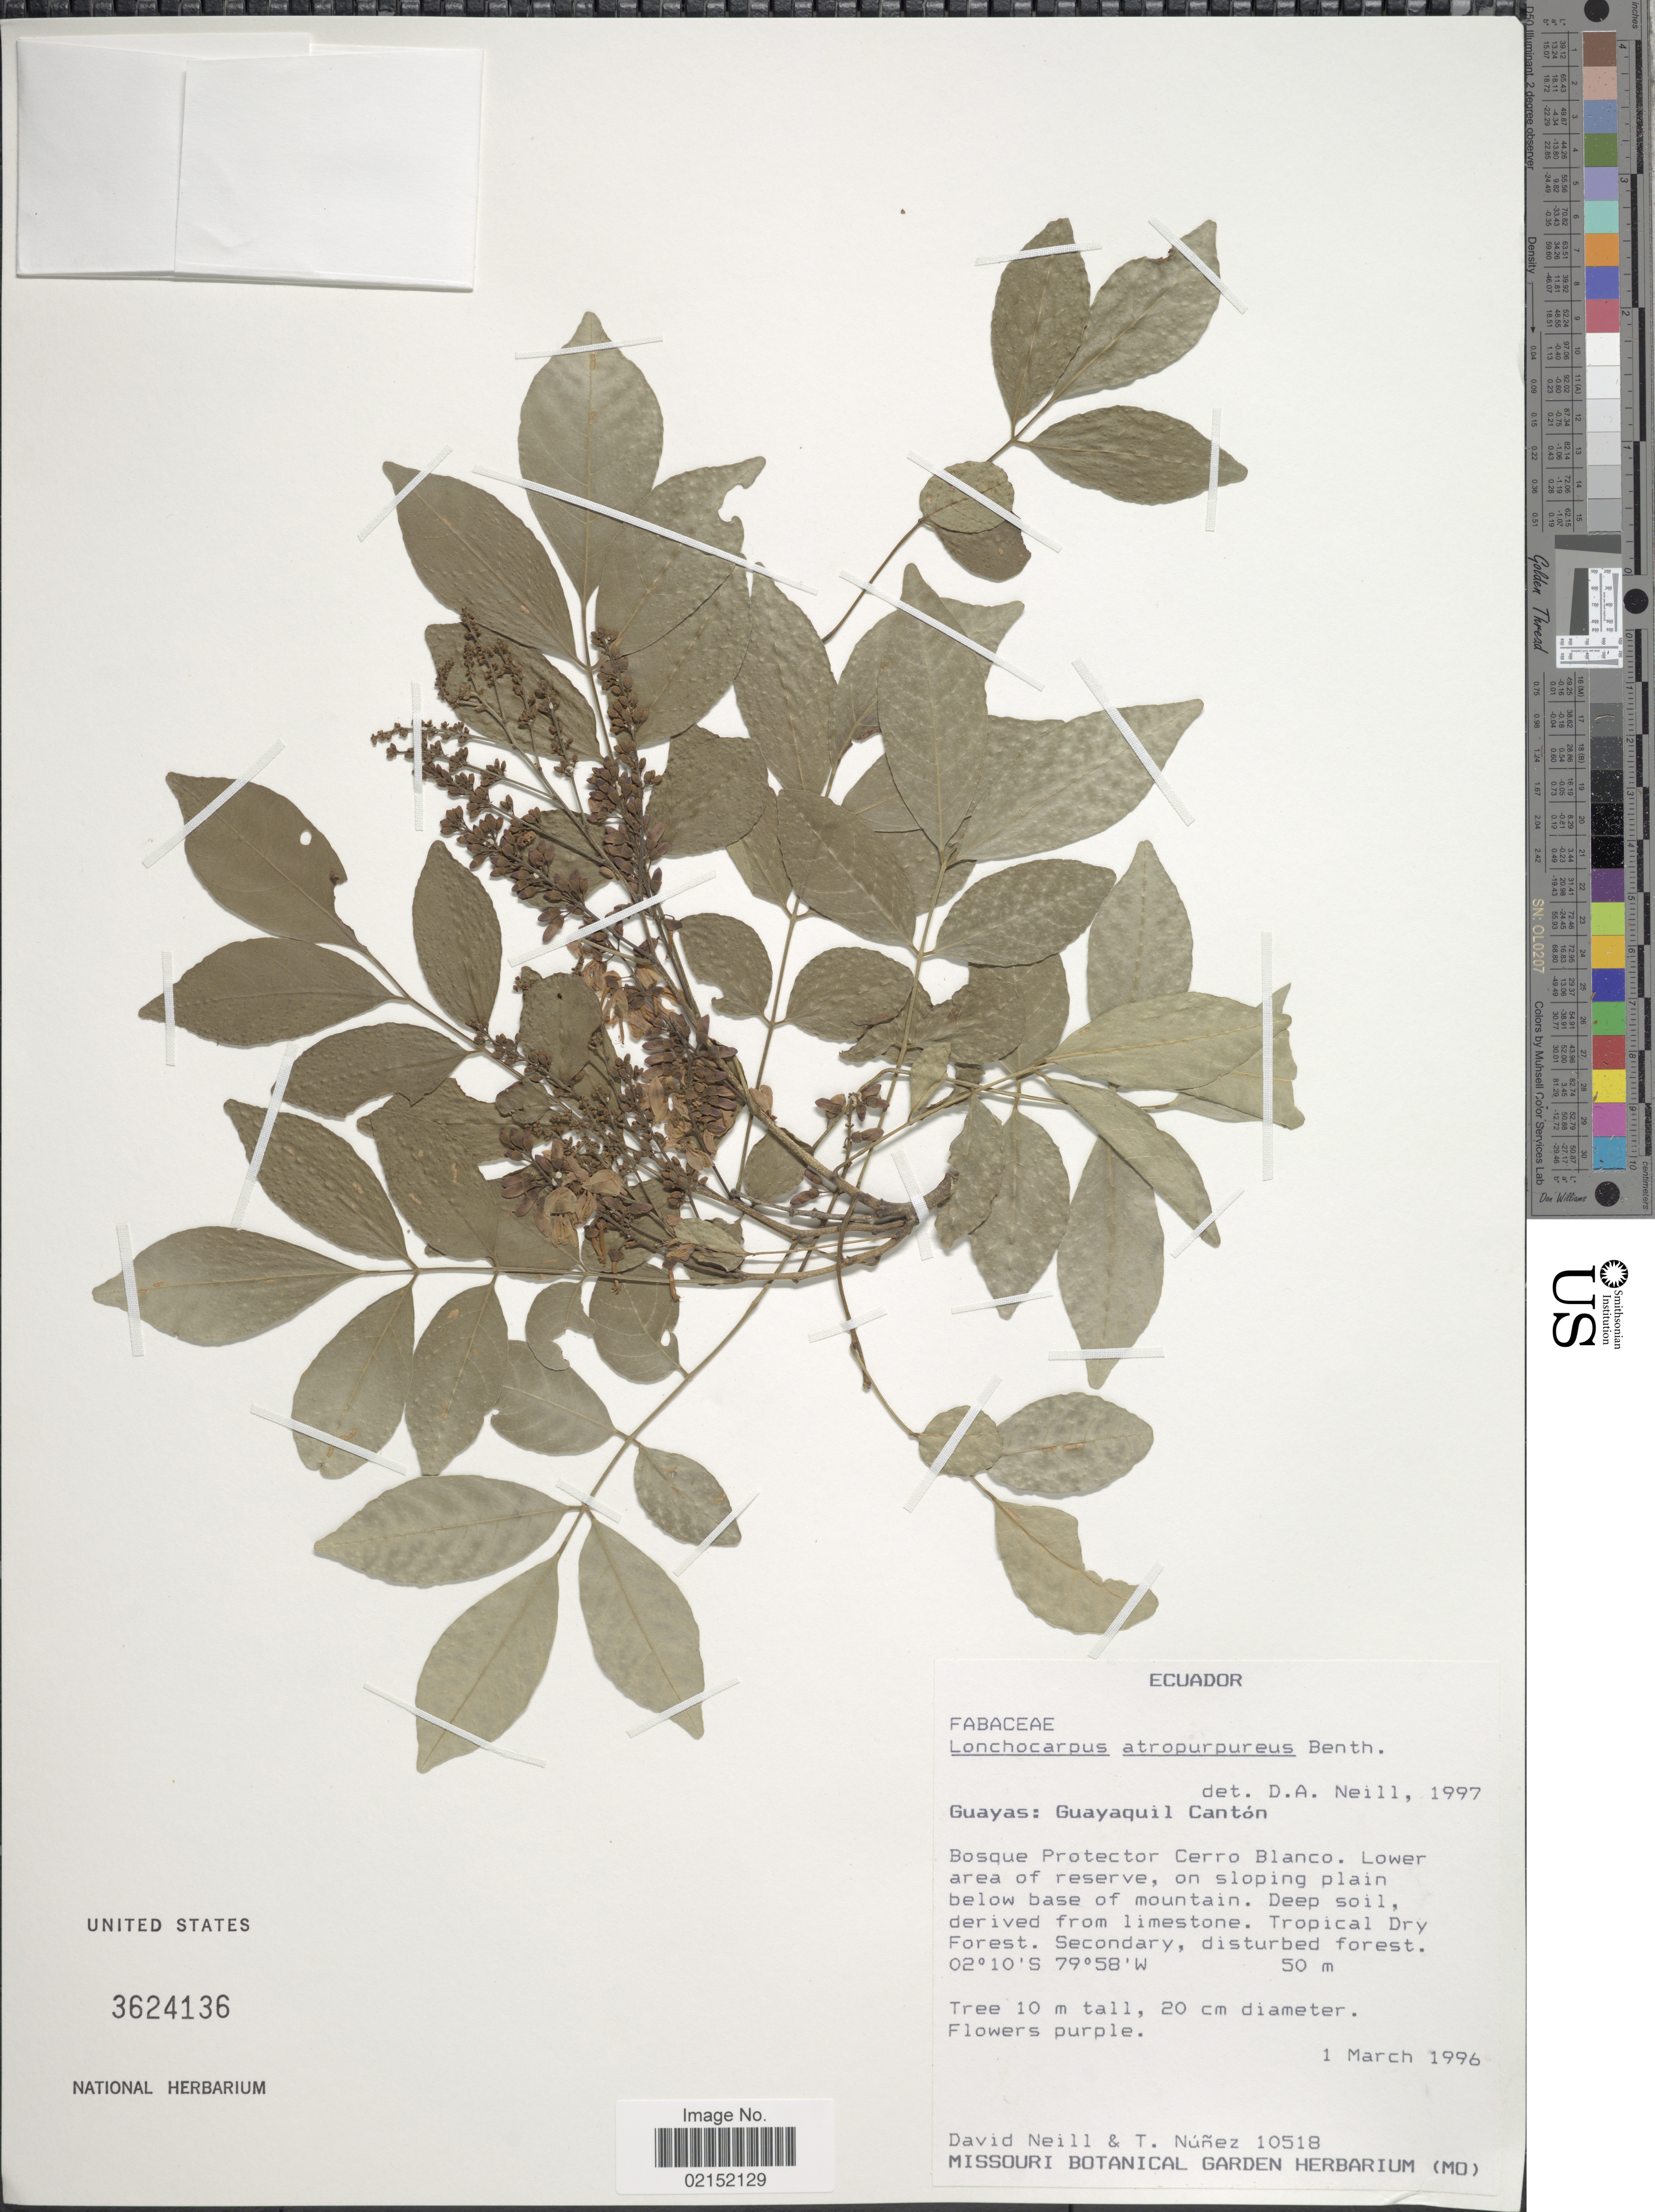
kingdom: Plantae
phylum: Tracheophyta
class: Magnoliopsida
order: Fabales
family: Fabaceae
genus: Lonchocarpus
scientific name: Lonchocarpus atropurpureus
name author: Benth.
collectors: D. Neill & T. Núñez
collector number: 10518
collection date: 1996-03-01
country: Ecuador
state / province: Guayas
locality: Guayas: Guayaquil Canton, Lower area of reserve, on sloping plain below base of mountain.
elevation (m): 50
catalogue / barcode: US 3624136